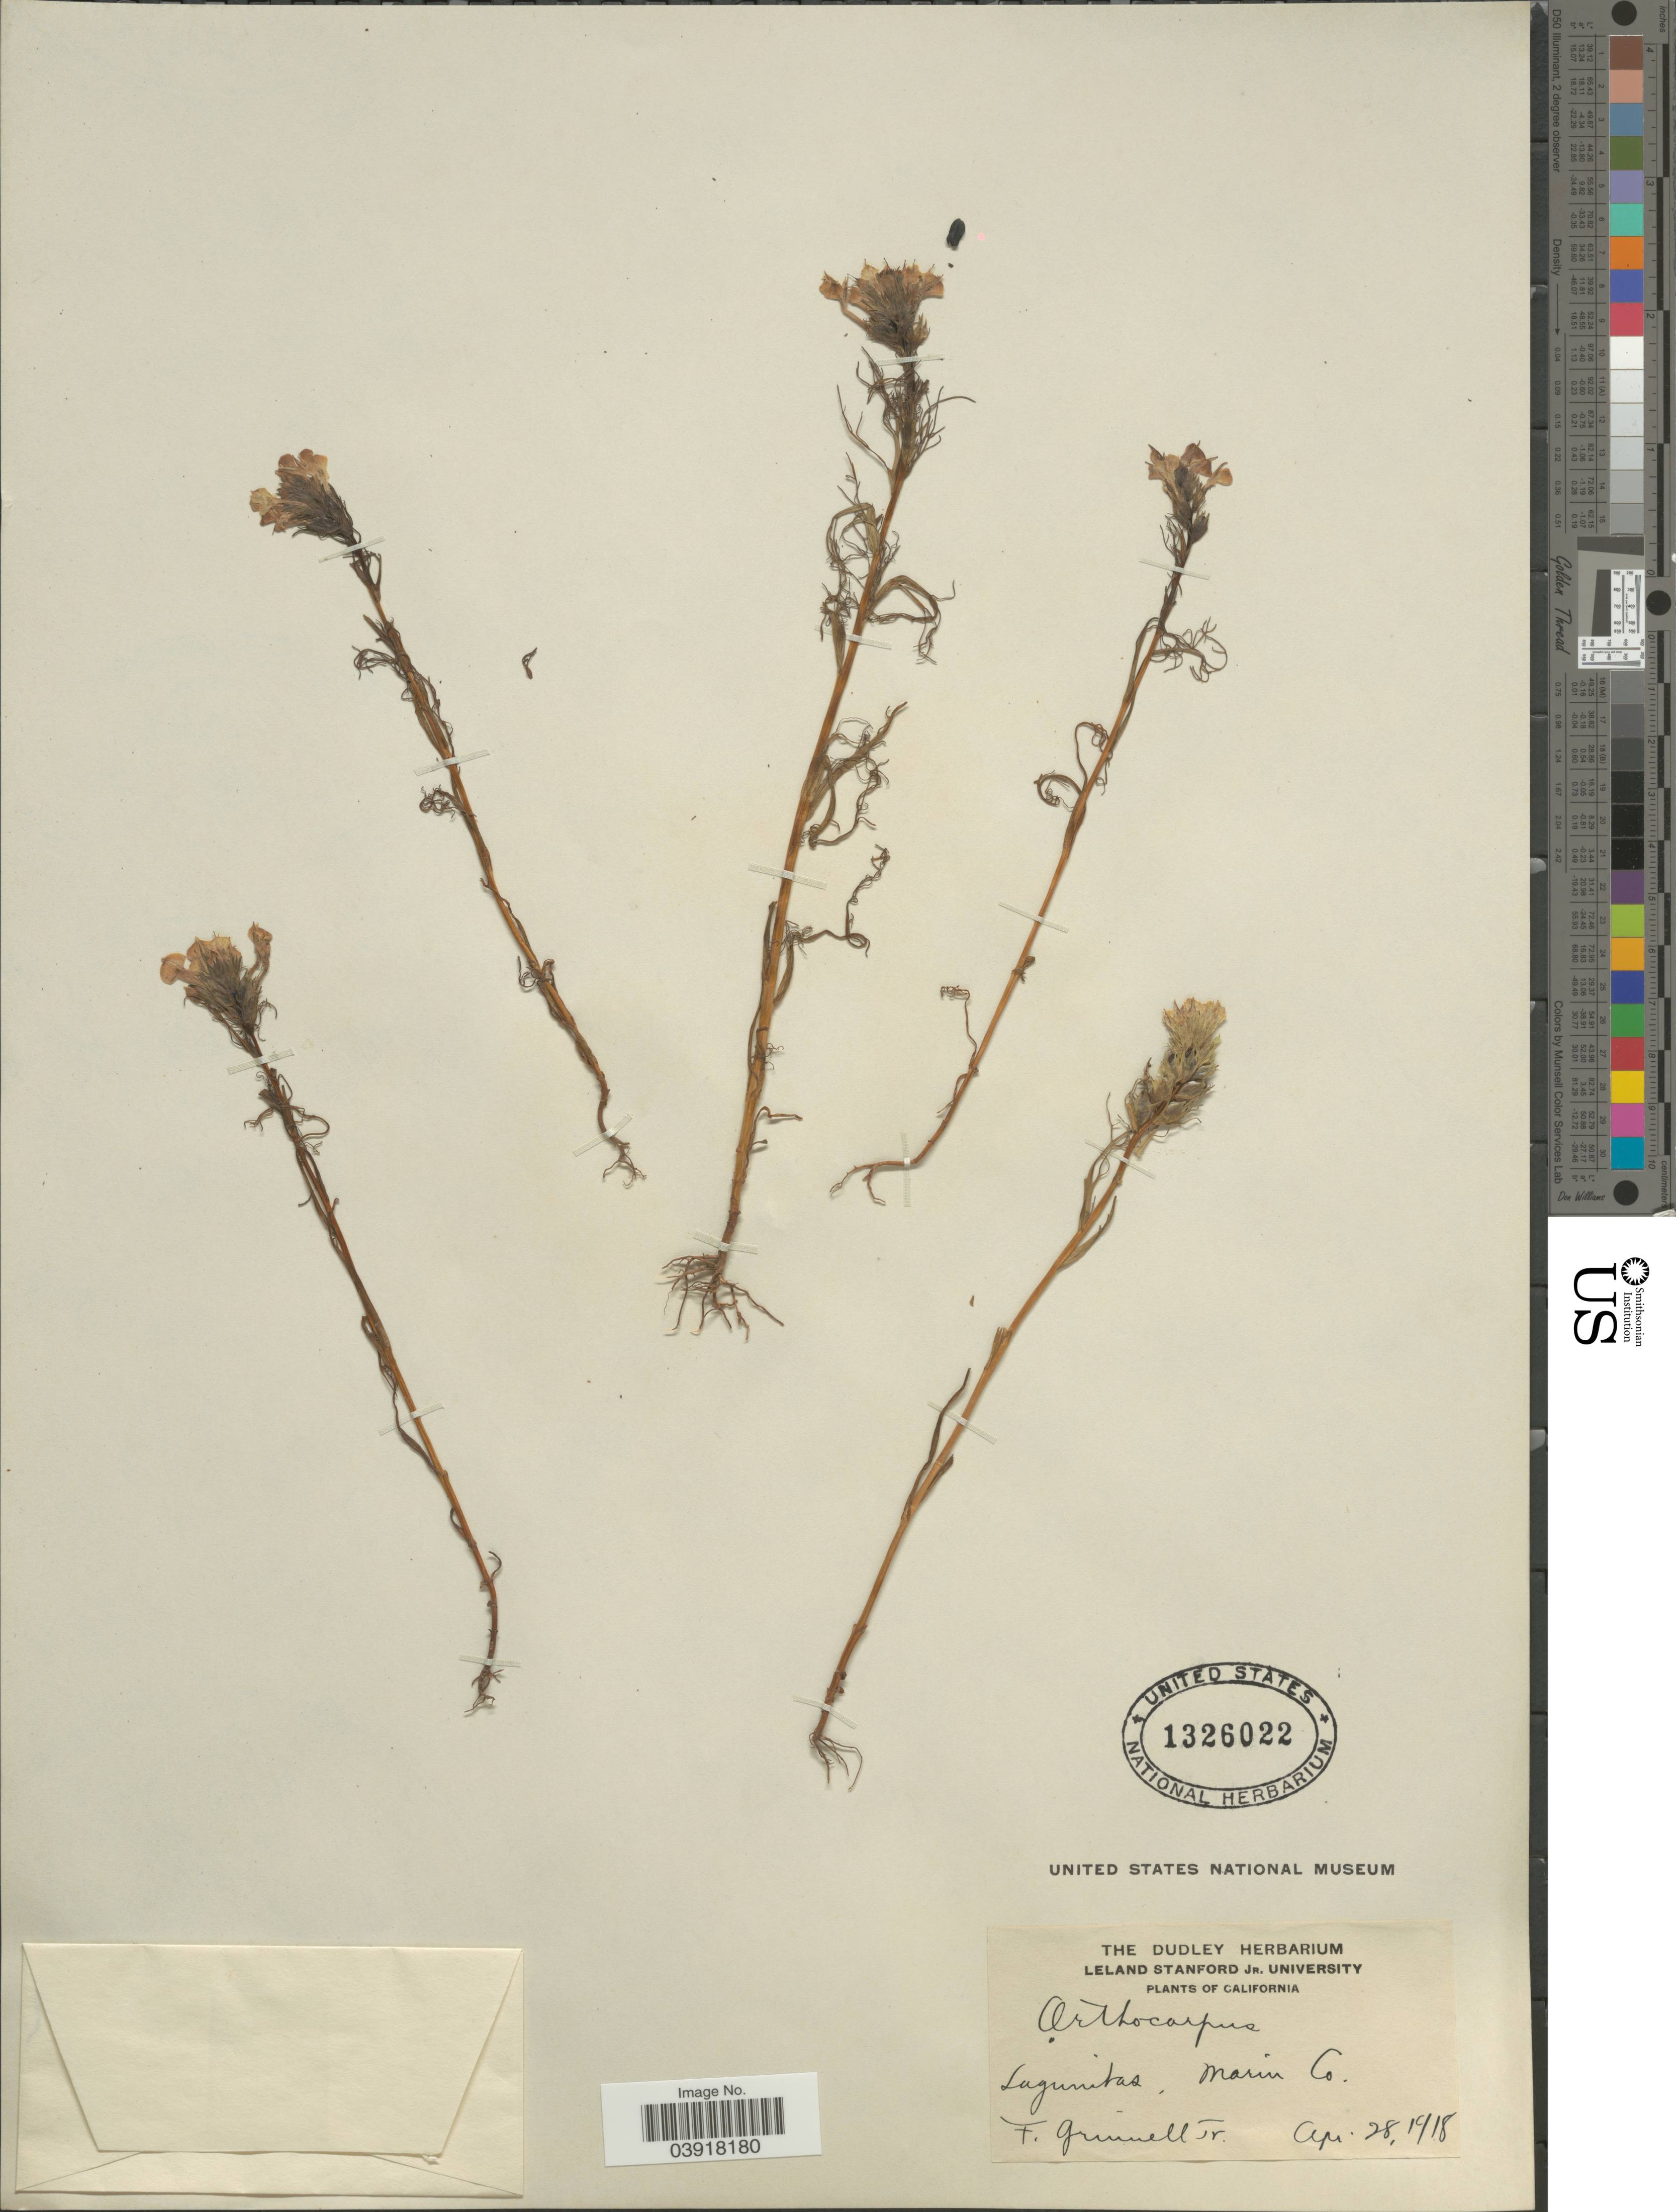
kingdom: Plantae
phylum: Tracheophyta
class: Magnoliopsida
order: Lamiales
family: Orobanchaceae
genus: Orthocarpus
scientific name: Orthocarpus sp.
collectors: F. Grinnell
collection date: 1918-04-28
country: United States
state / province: California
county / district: Marin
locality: Lagunitas, Marin Co.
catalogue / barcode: US 1326022